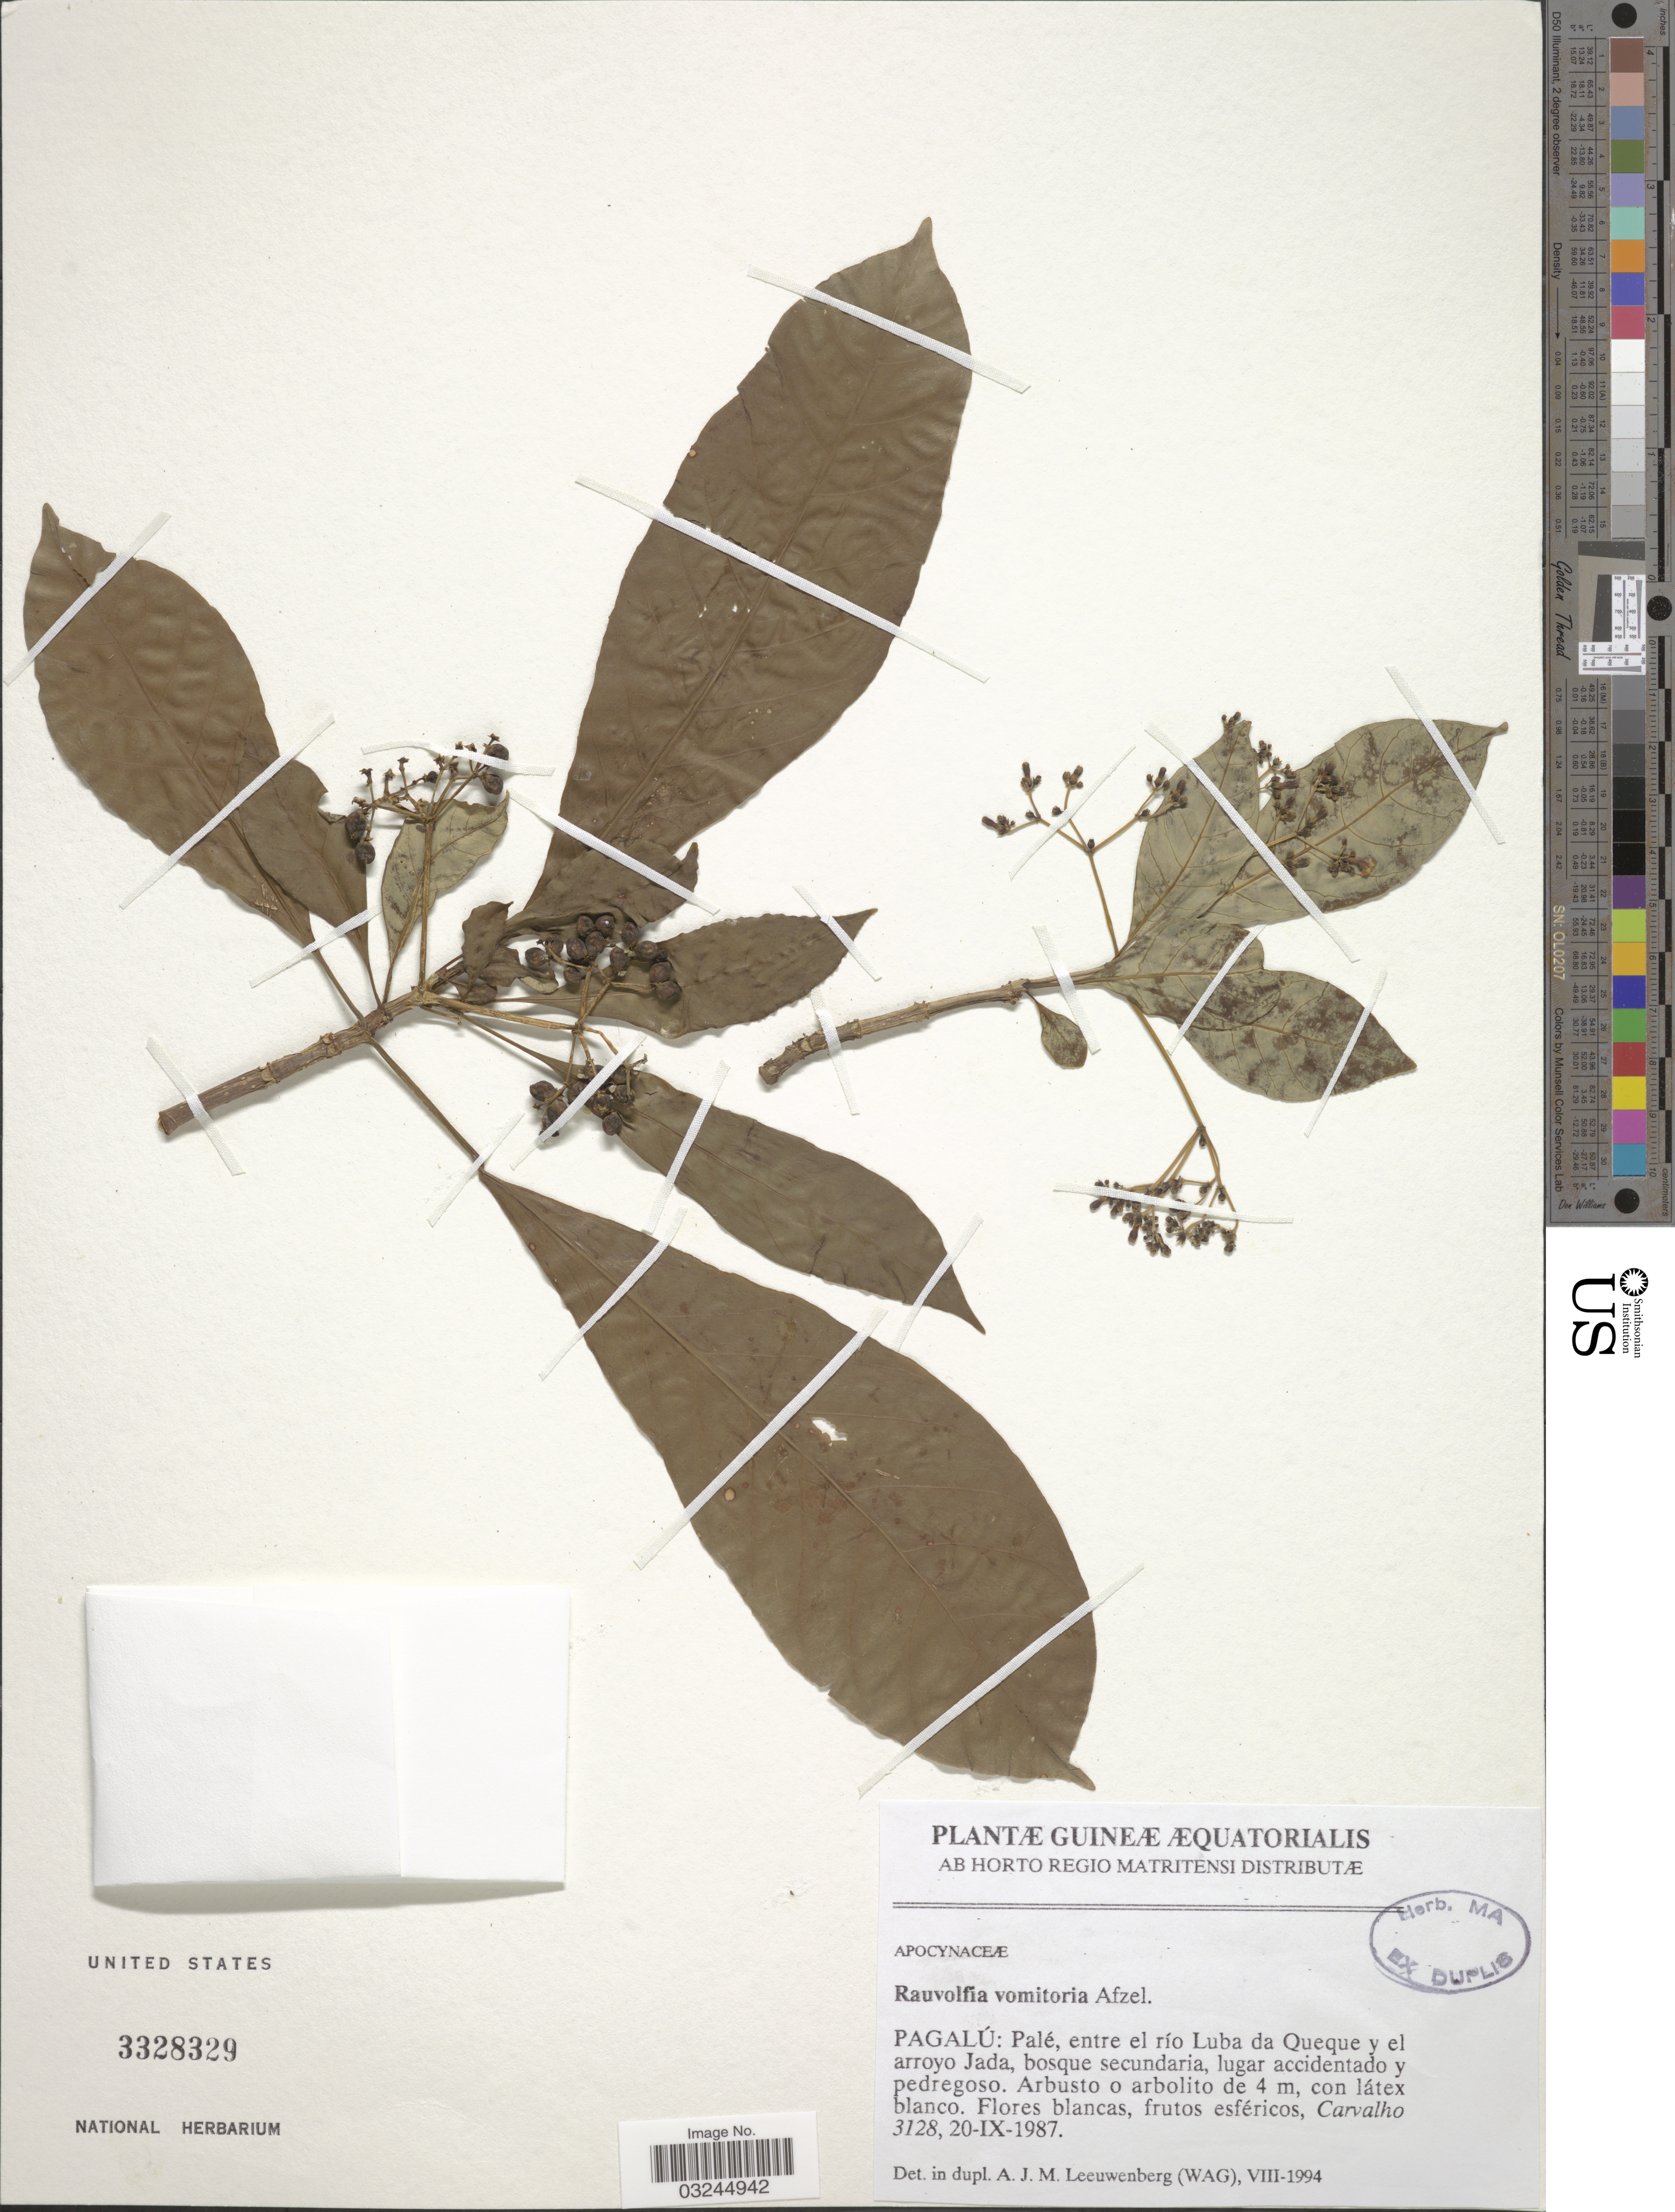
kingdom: Plantae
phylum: Tracheophyta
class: Magnoliopsida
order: Gentianales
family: Apocynaceae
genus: Rauvolfia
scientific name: Rauvolfia vomitoria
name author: Afzel.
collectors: Carvalho, --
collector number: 3128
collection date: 1987-09-20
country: Equatorial Guinea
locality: Pagalú: Palé, entre el río Luba da Queque y el arroyo Jada.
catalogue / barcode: US 3328329